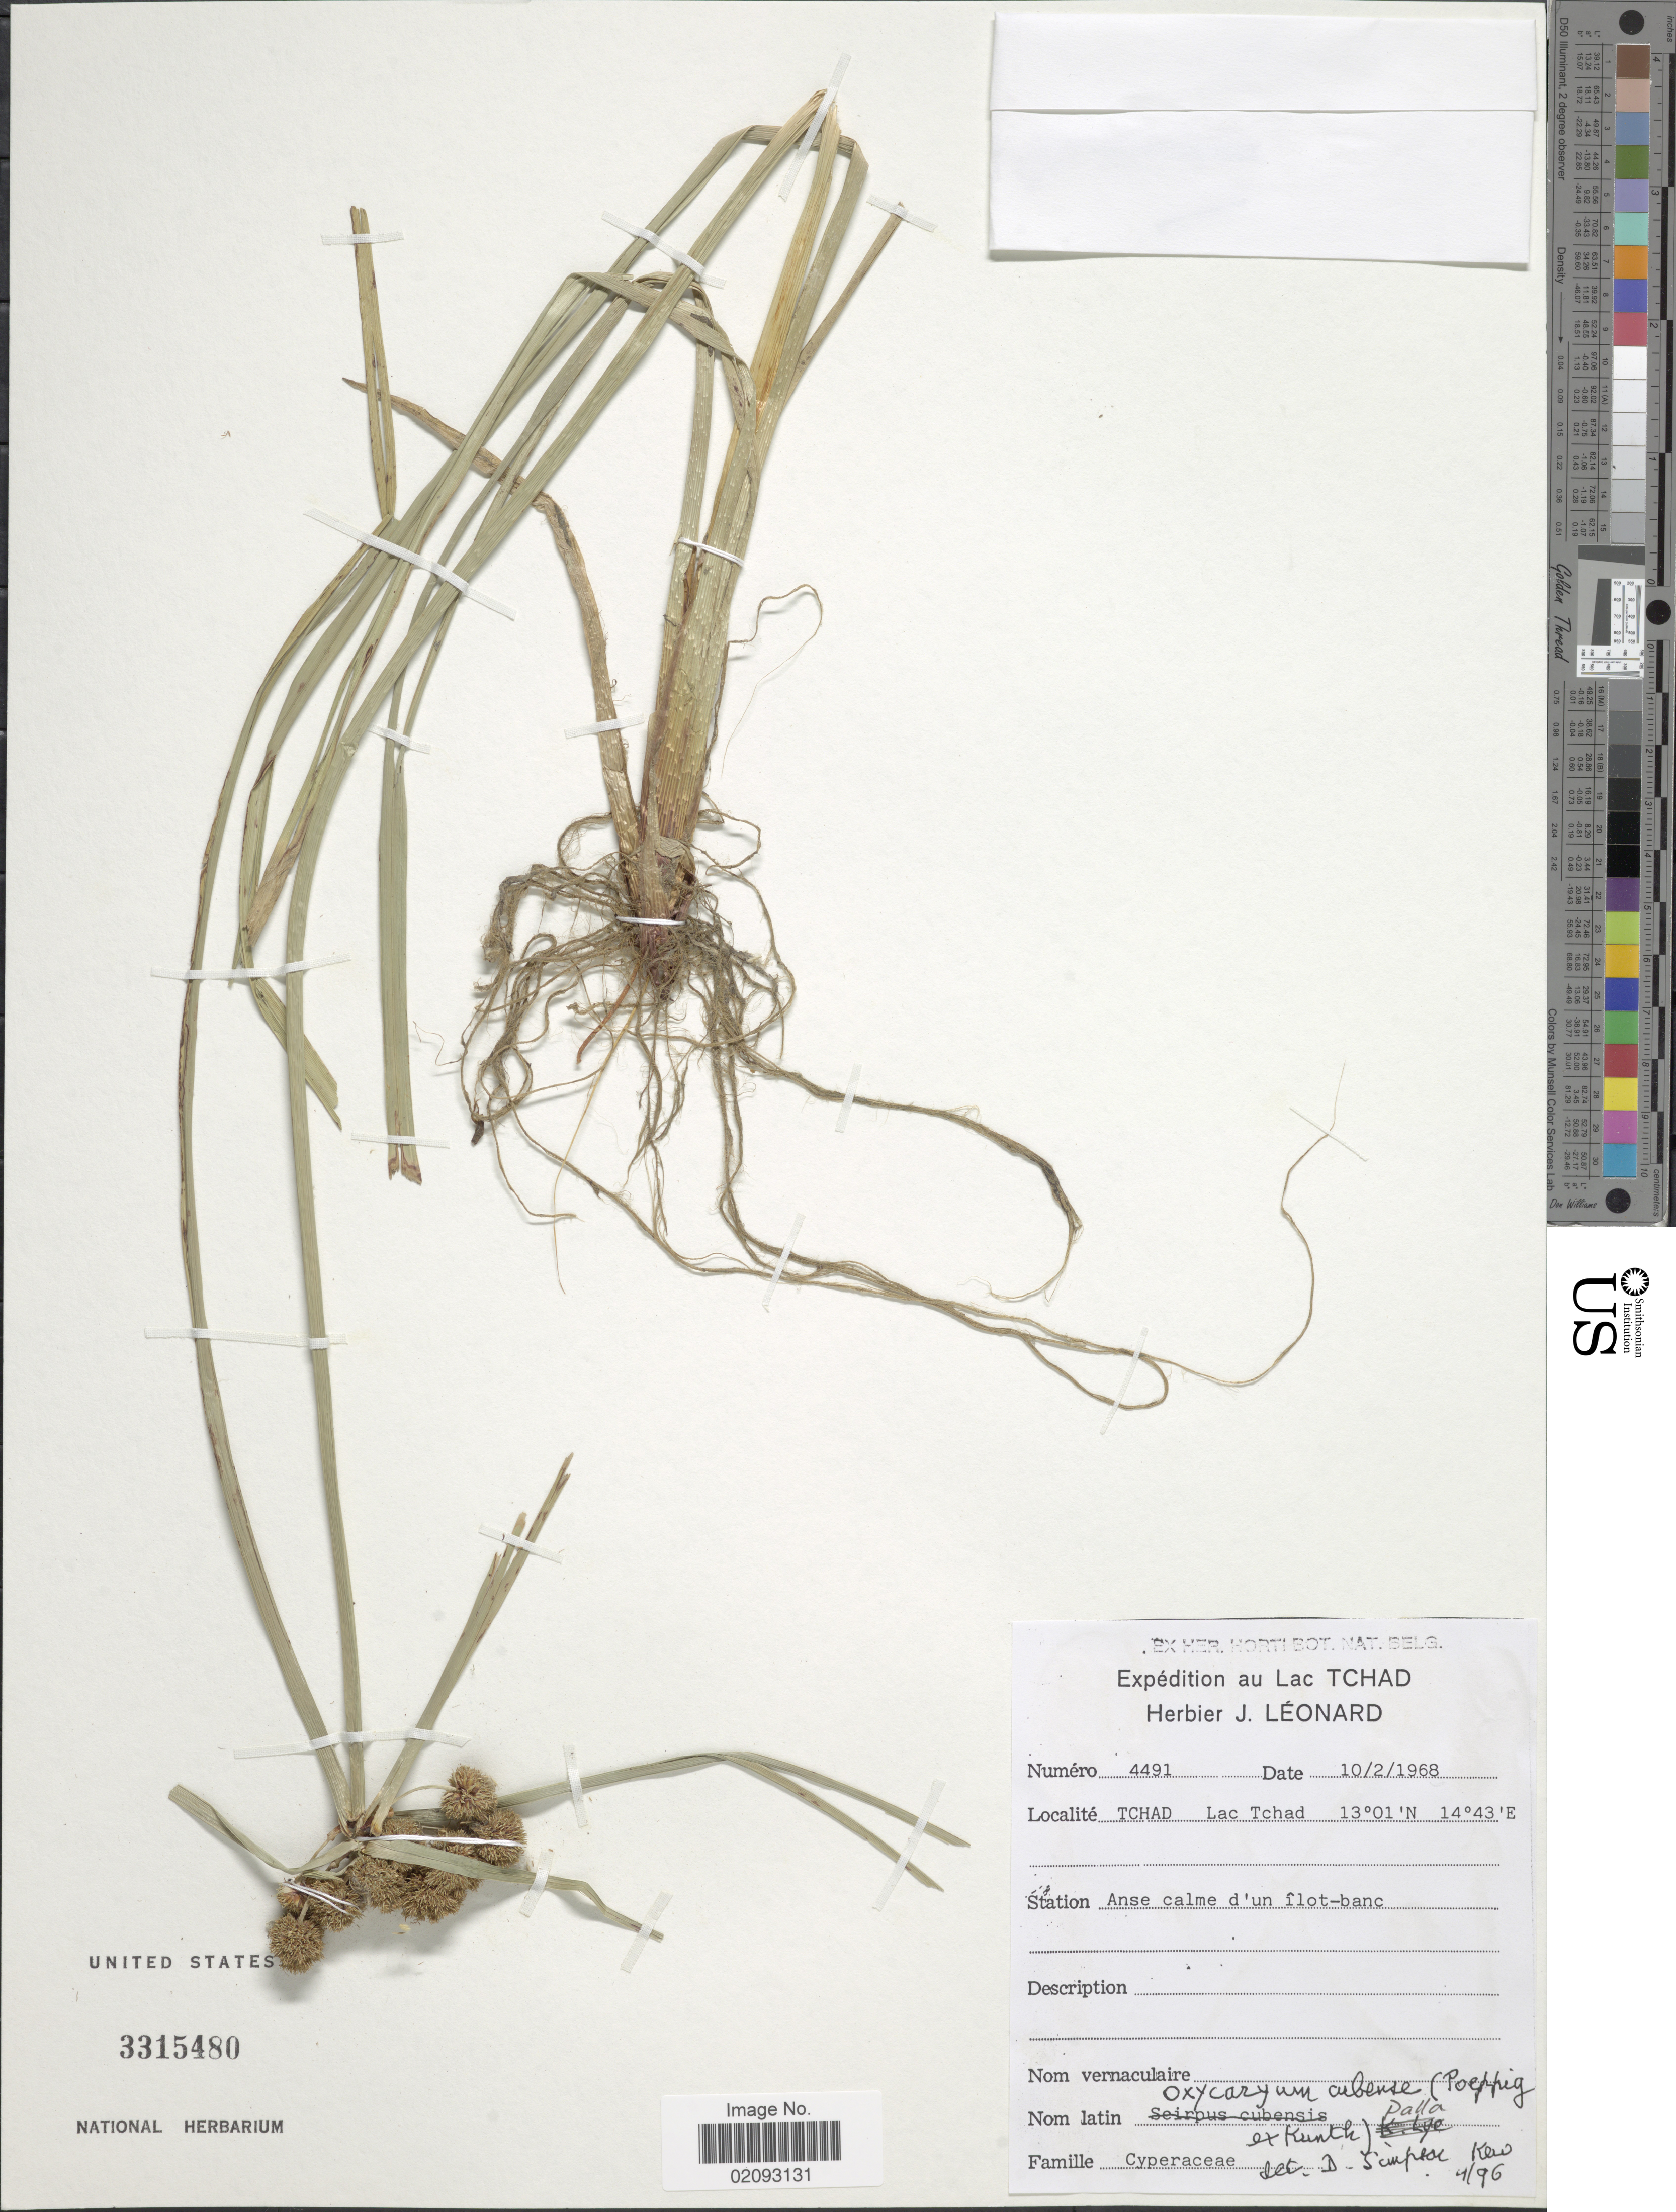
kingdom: Plantae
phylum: Tracheophyta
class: Liliopsida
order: Poales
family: Cyperaceae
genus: Cyperus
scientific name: Cyperus blepharoleptos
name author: Steud.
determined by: Strong, Mark T., (BOT), Smithsonian Institution - National Museum of Natural History (UNITED STATES)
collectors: Ex Herb. J. Léonard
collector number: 4491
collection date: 1968-02-10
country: Chad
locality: Lac Tchad, Tchad Lac Tchad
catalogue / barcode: US 3315480